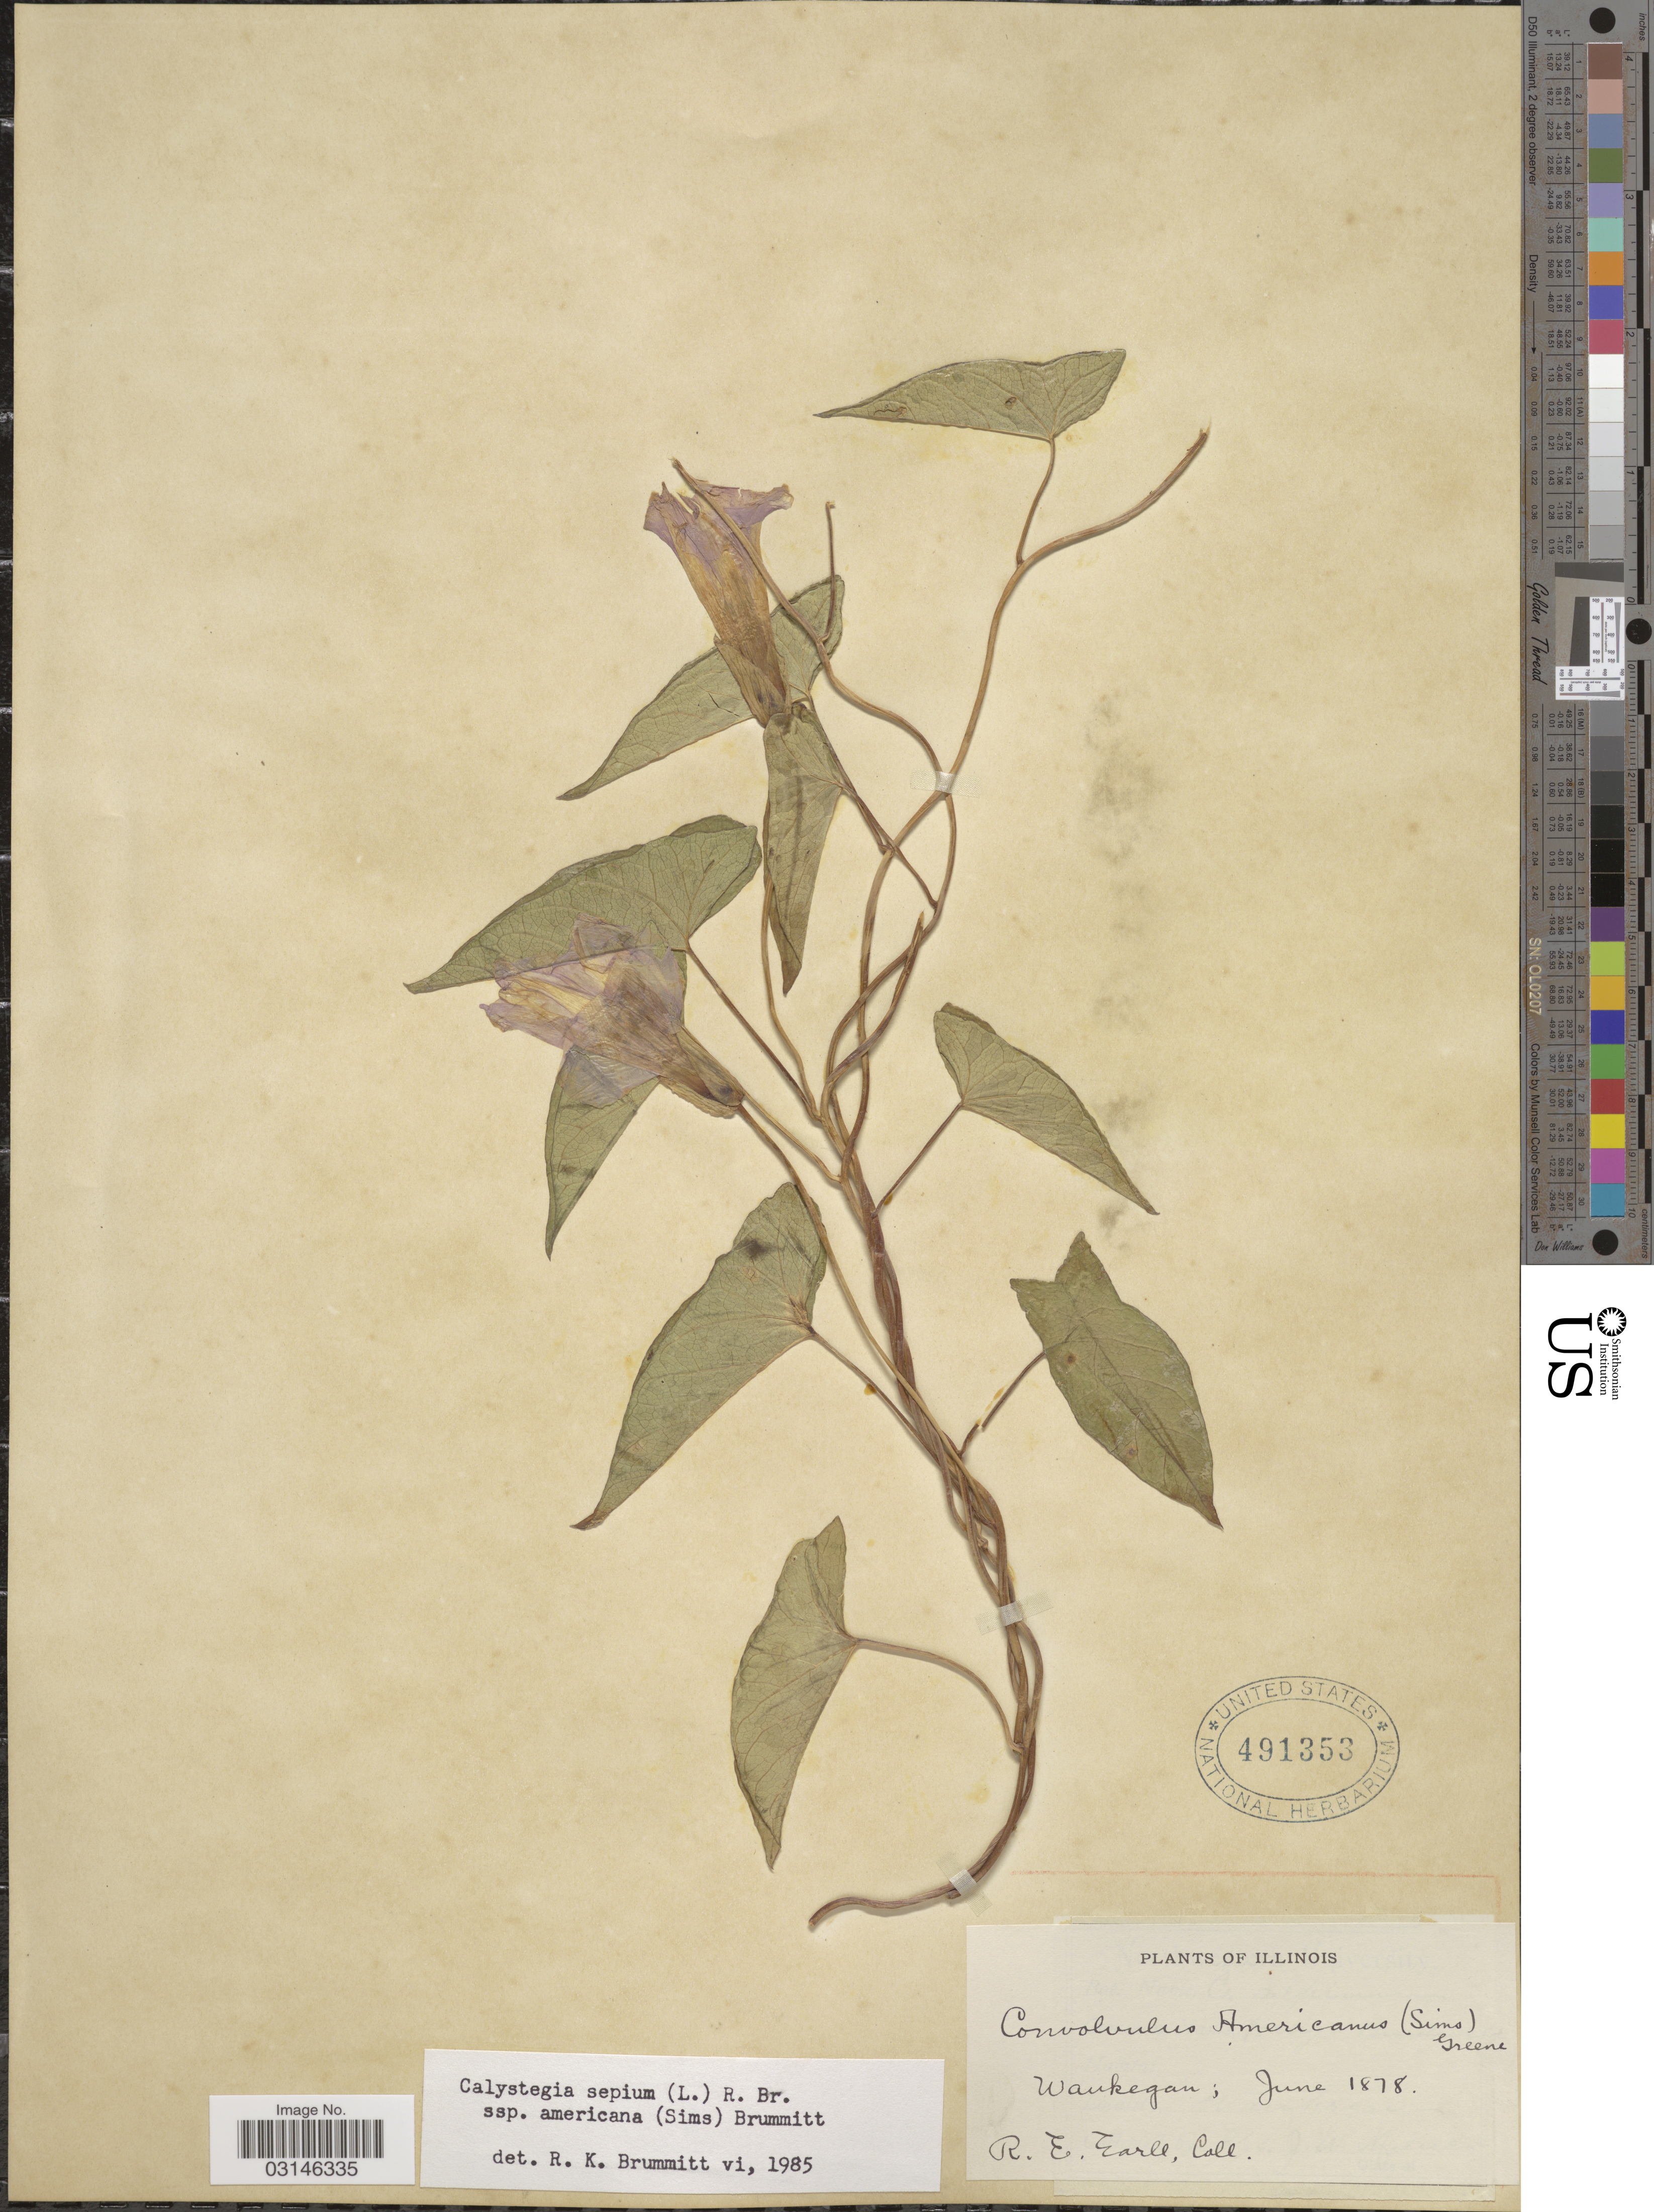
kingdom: Plantae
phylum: Tracheophyta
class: Magnoliopsida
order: Solanales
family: Convolvulaceae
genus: Calystegia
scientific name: Calystegia sepium subsp. americana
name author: (Sims) Brummitt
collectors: R. Earll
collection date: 1878-06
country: United States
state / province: Illinois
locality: Waukegan.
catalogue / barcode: US 491353